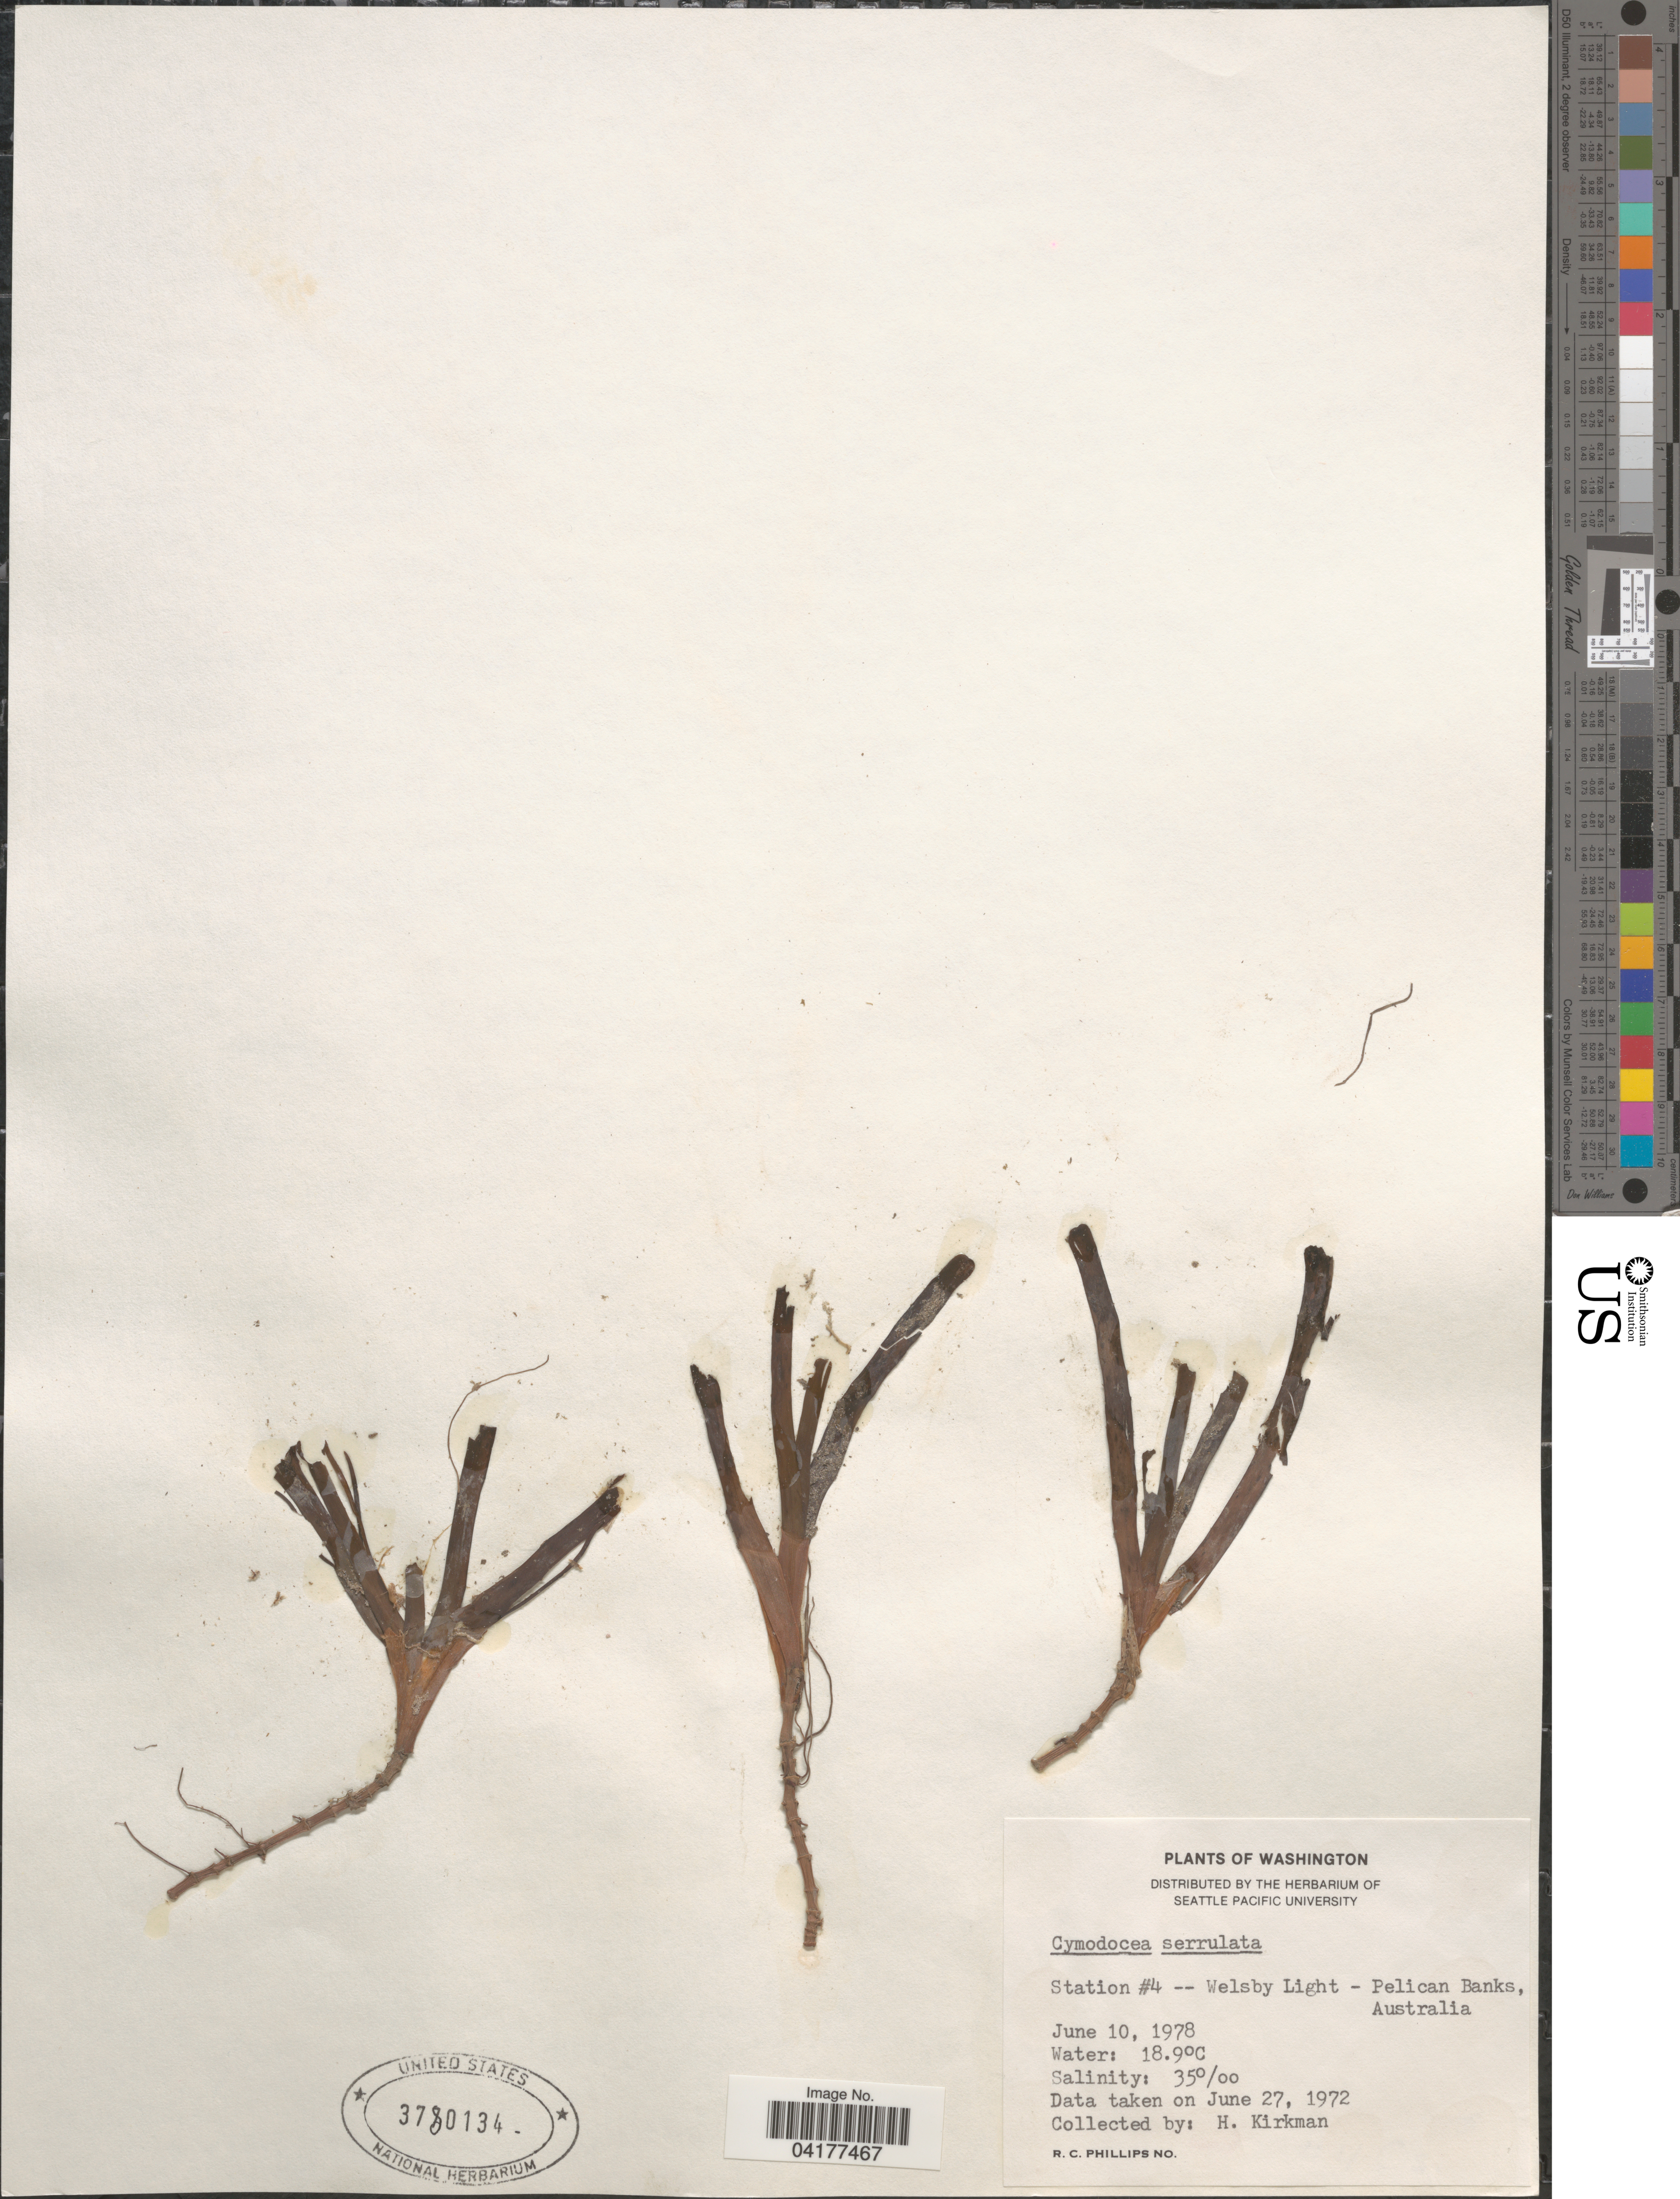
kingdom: Plantae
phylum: Tracheophyta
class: Liliopsida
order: Alismatales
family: Cymodoceaceae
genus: Cymodocea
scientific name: Cymodocea serrulata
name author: (R. Br.) Magnus & Ashers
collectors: H. Kirkman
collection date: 1978-06-10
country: Australia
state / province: Queensland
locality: Station #4 -- Welsby Light - Pelican Banks.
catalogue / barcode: US 3780134